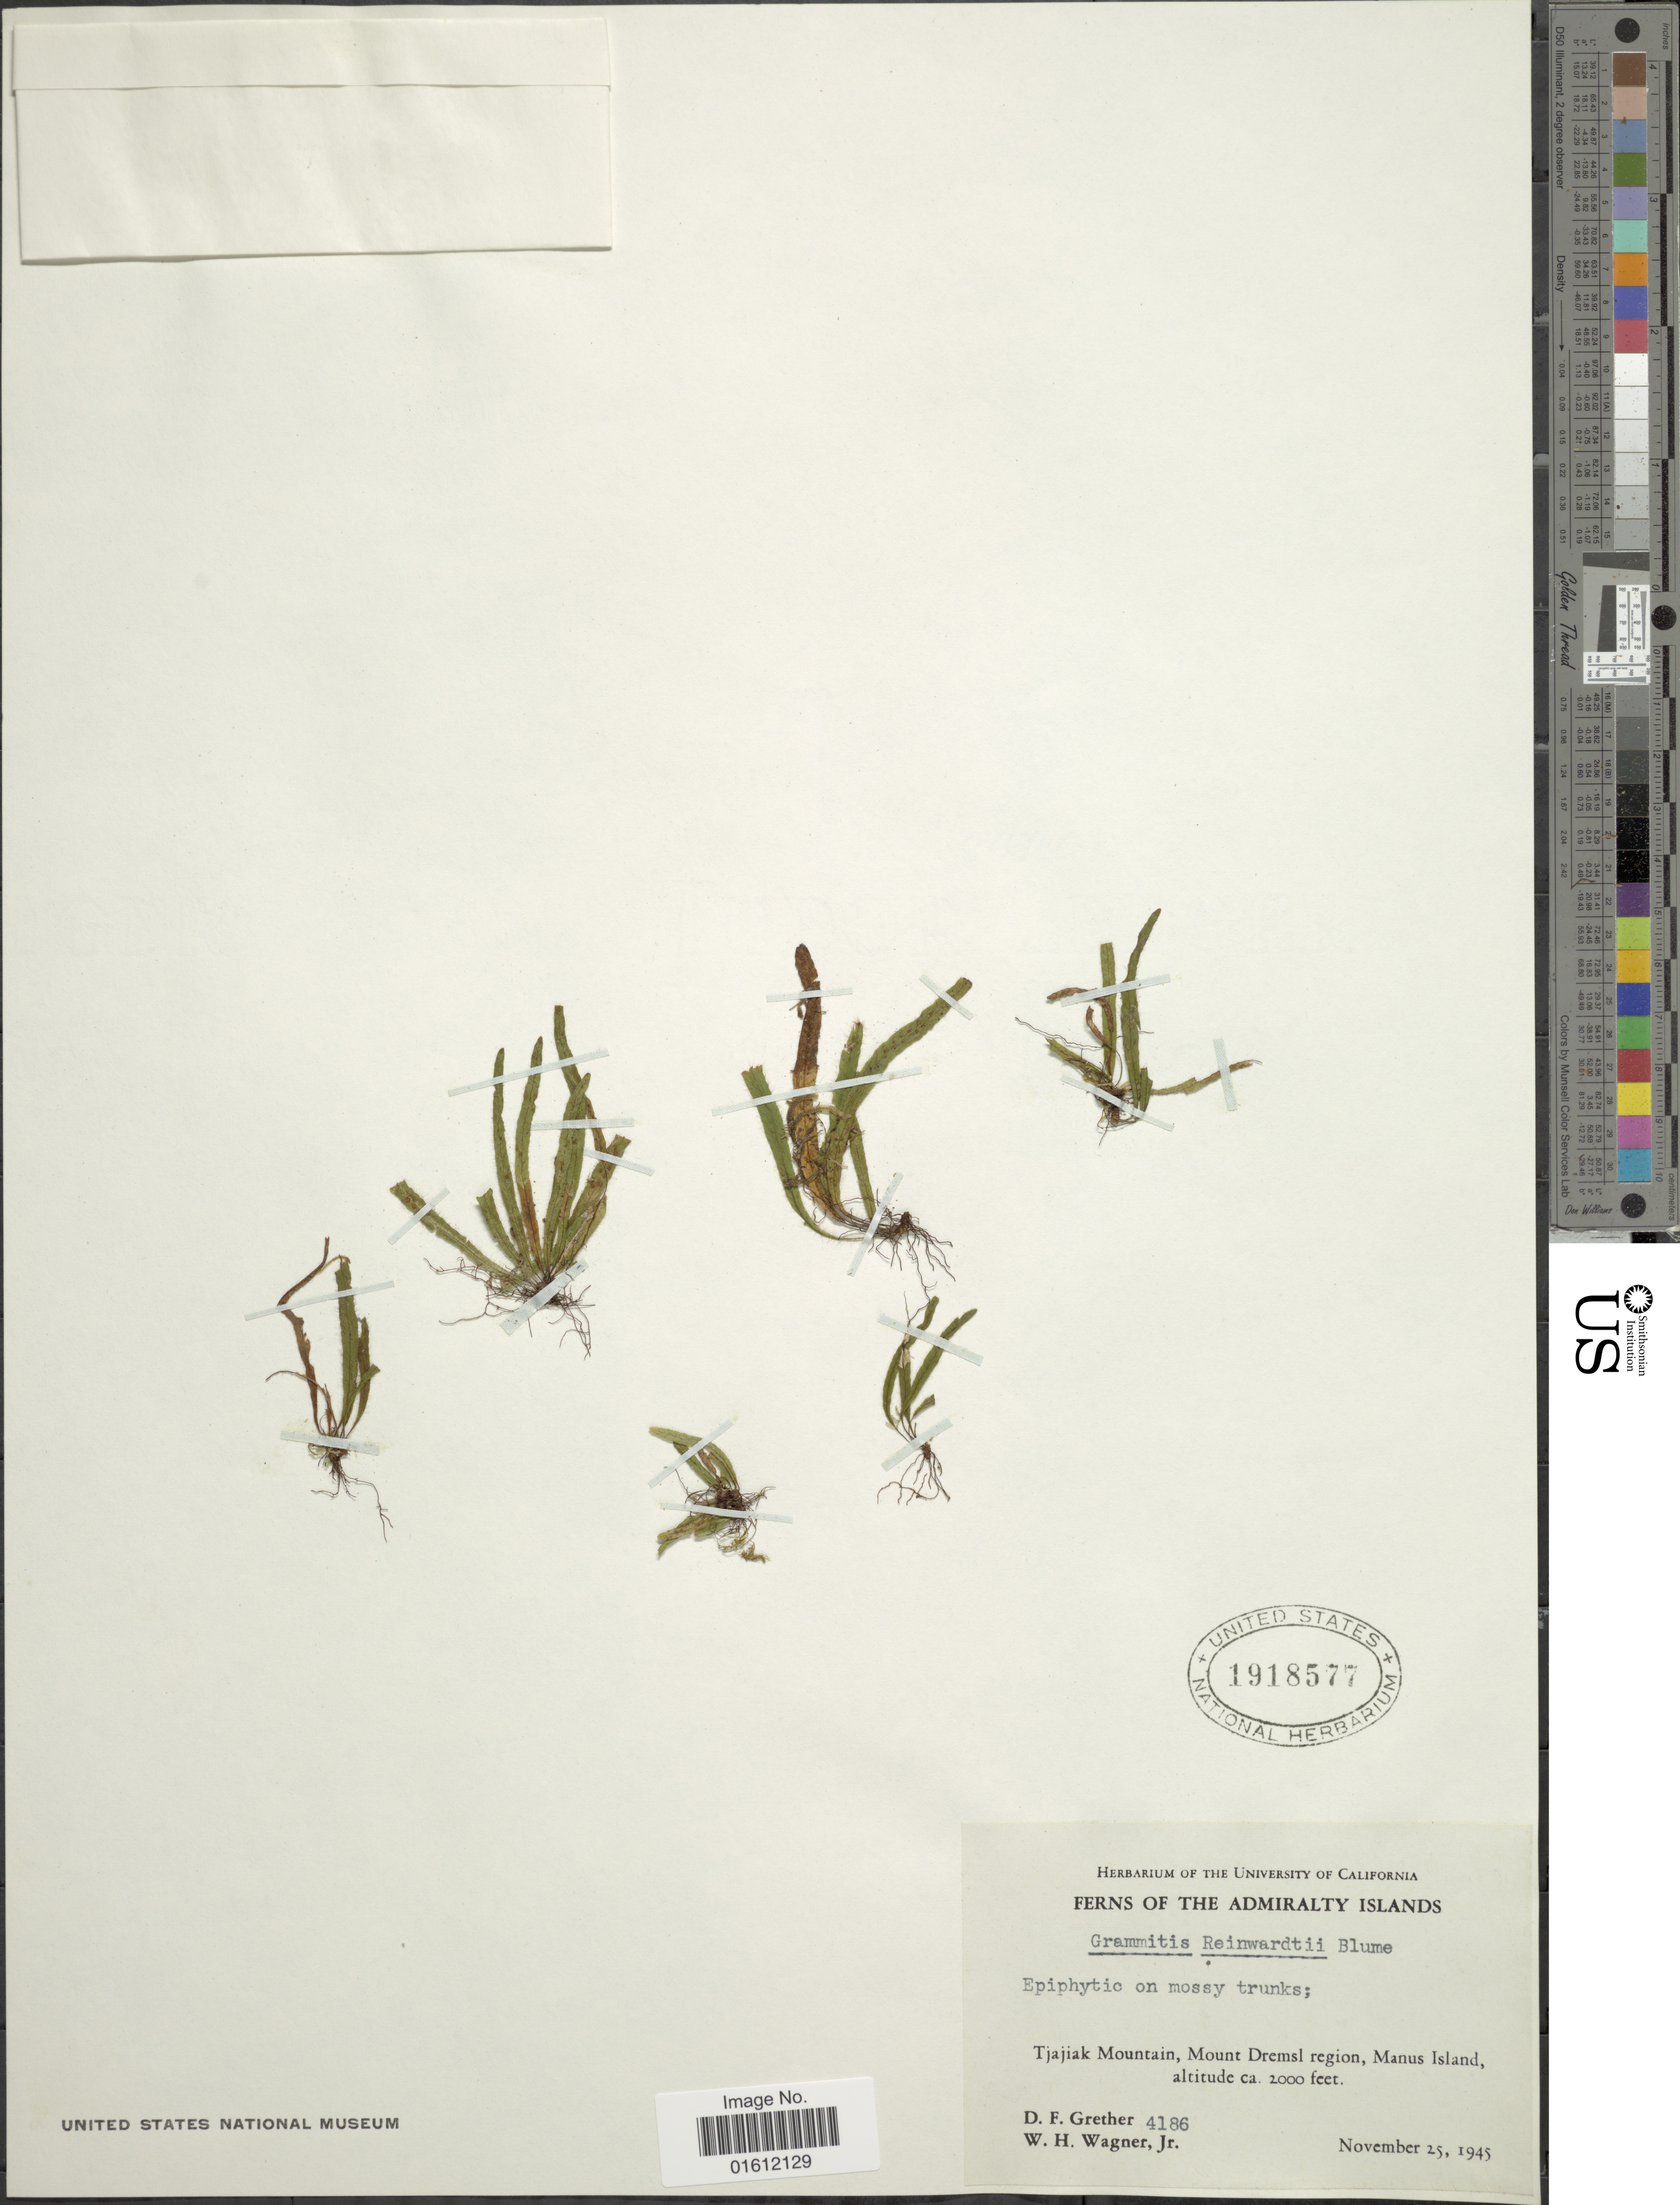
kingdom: Plantae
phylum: Tracheophyta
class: Polypodiopsida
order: Polypodiales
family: Polypodiaceae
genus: Oreogrammitis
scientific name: Oreogrammitis reinwardtii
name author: (Blume) Parris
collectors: D. F. Grether & W. H. Wagner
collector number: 4186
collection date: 1945-11-25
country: Papua New Guinea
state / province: Manus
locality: The Admiralty Islands, Tjajiak Mountain, Mount Dremsl region, Manus Island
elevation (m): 610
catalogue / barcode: US 1918577